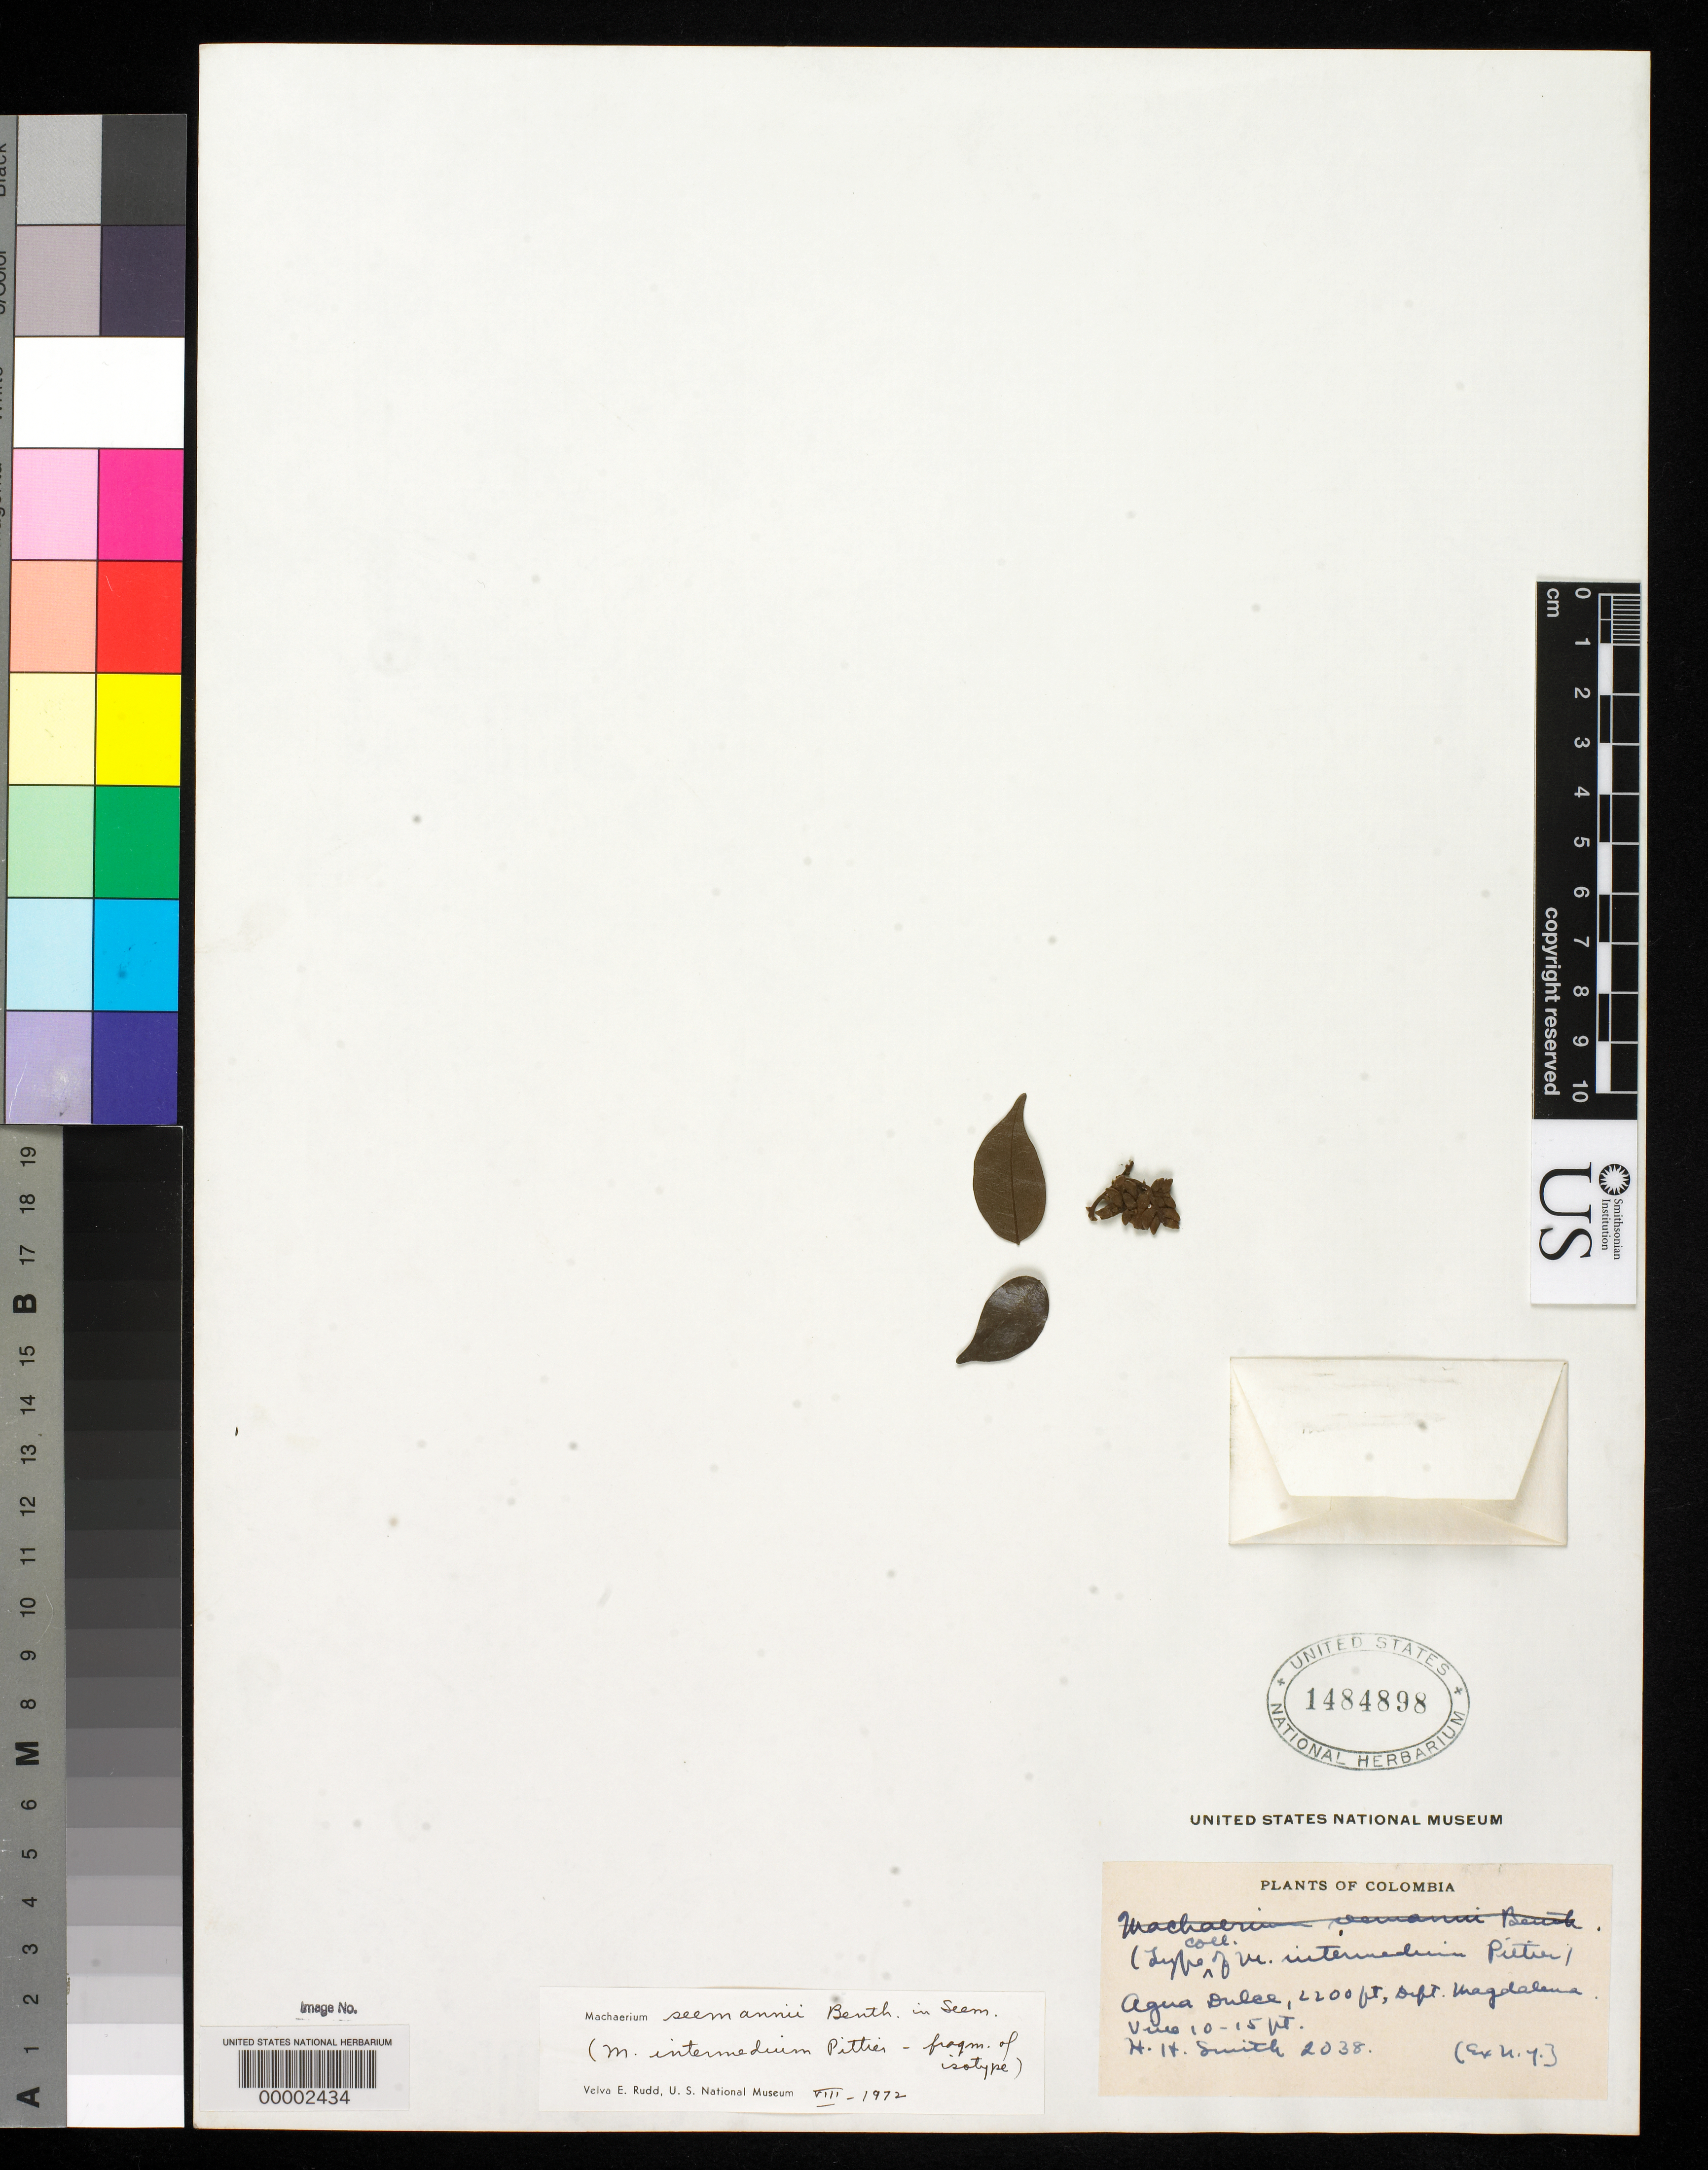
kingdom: Plantae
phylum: Tracheophyta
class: Magnoliopsida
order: Fabales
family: Fabaceae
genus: Machaerium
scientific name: Machaerium intermedium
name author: Pittier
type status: Isotype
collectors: Herbert H. Smith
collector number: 2038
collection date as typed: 1898 to -- --- 1901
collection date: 1898/1901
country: Colombia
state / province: Magdalena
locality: Agua Dulce.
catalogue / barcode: US 1484898